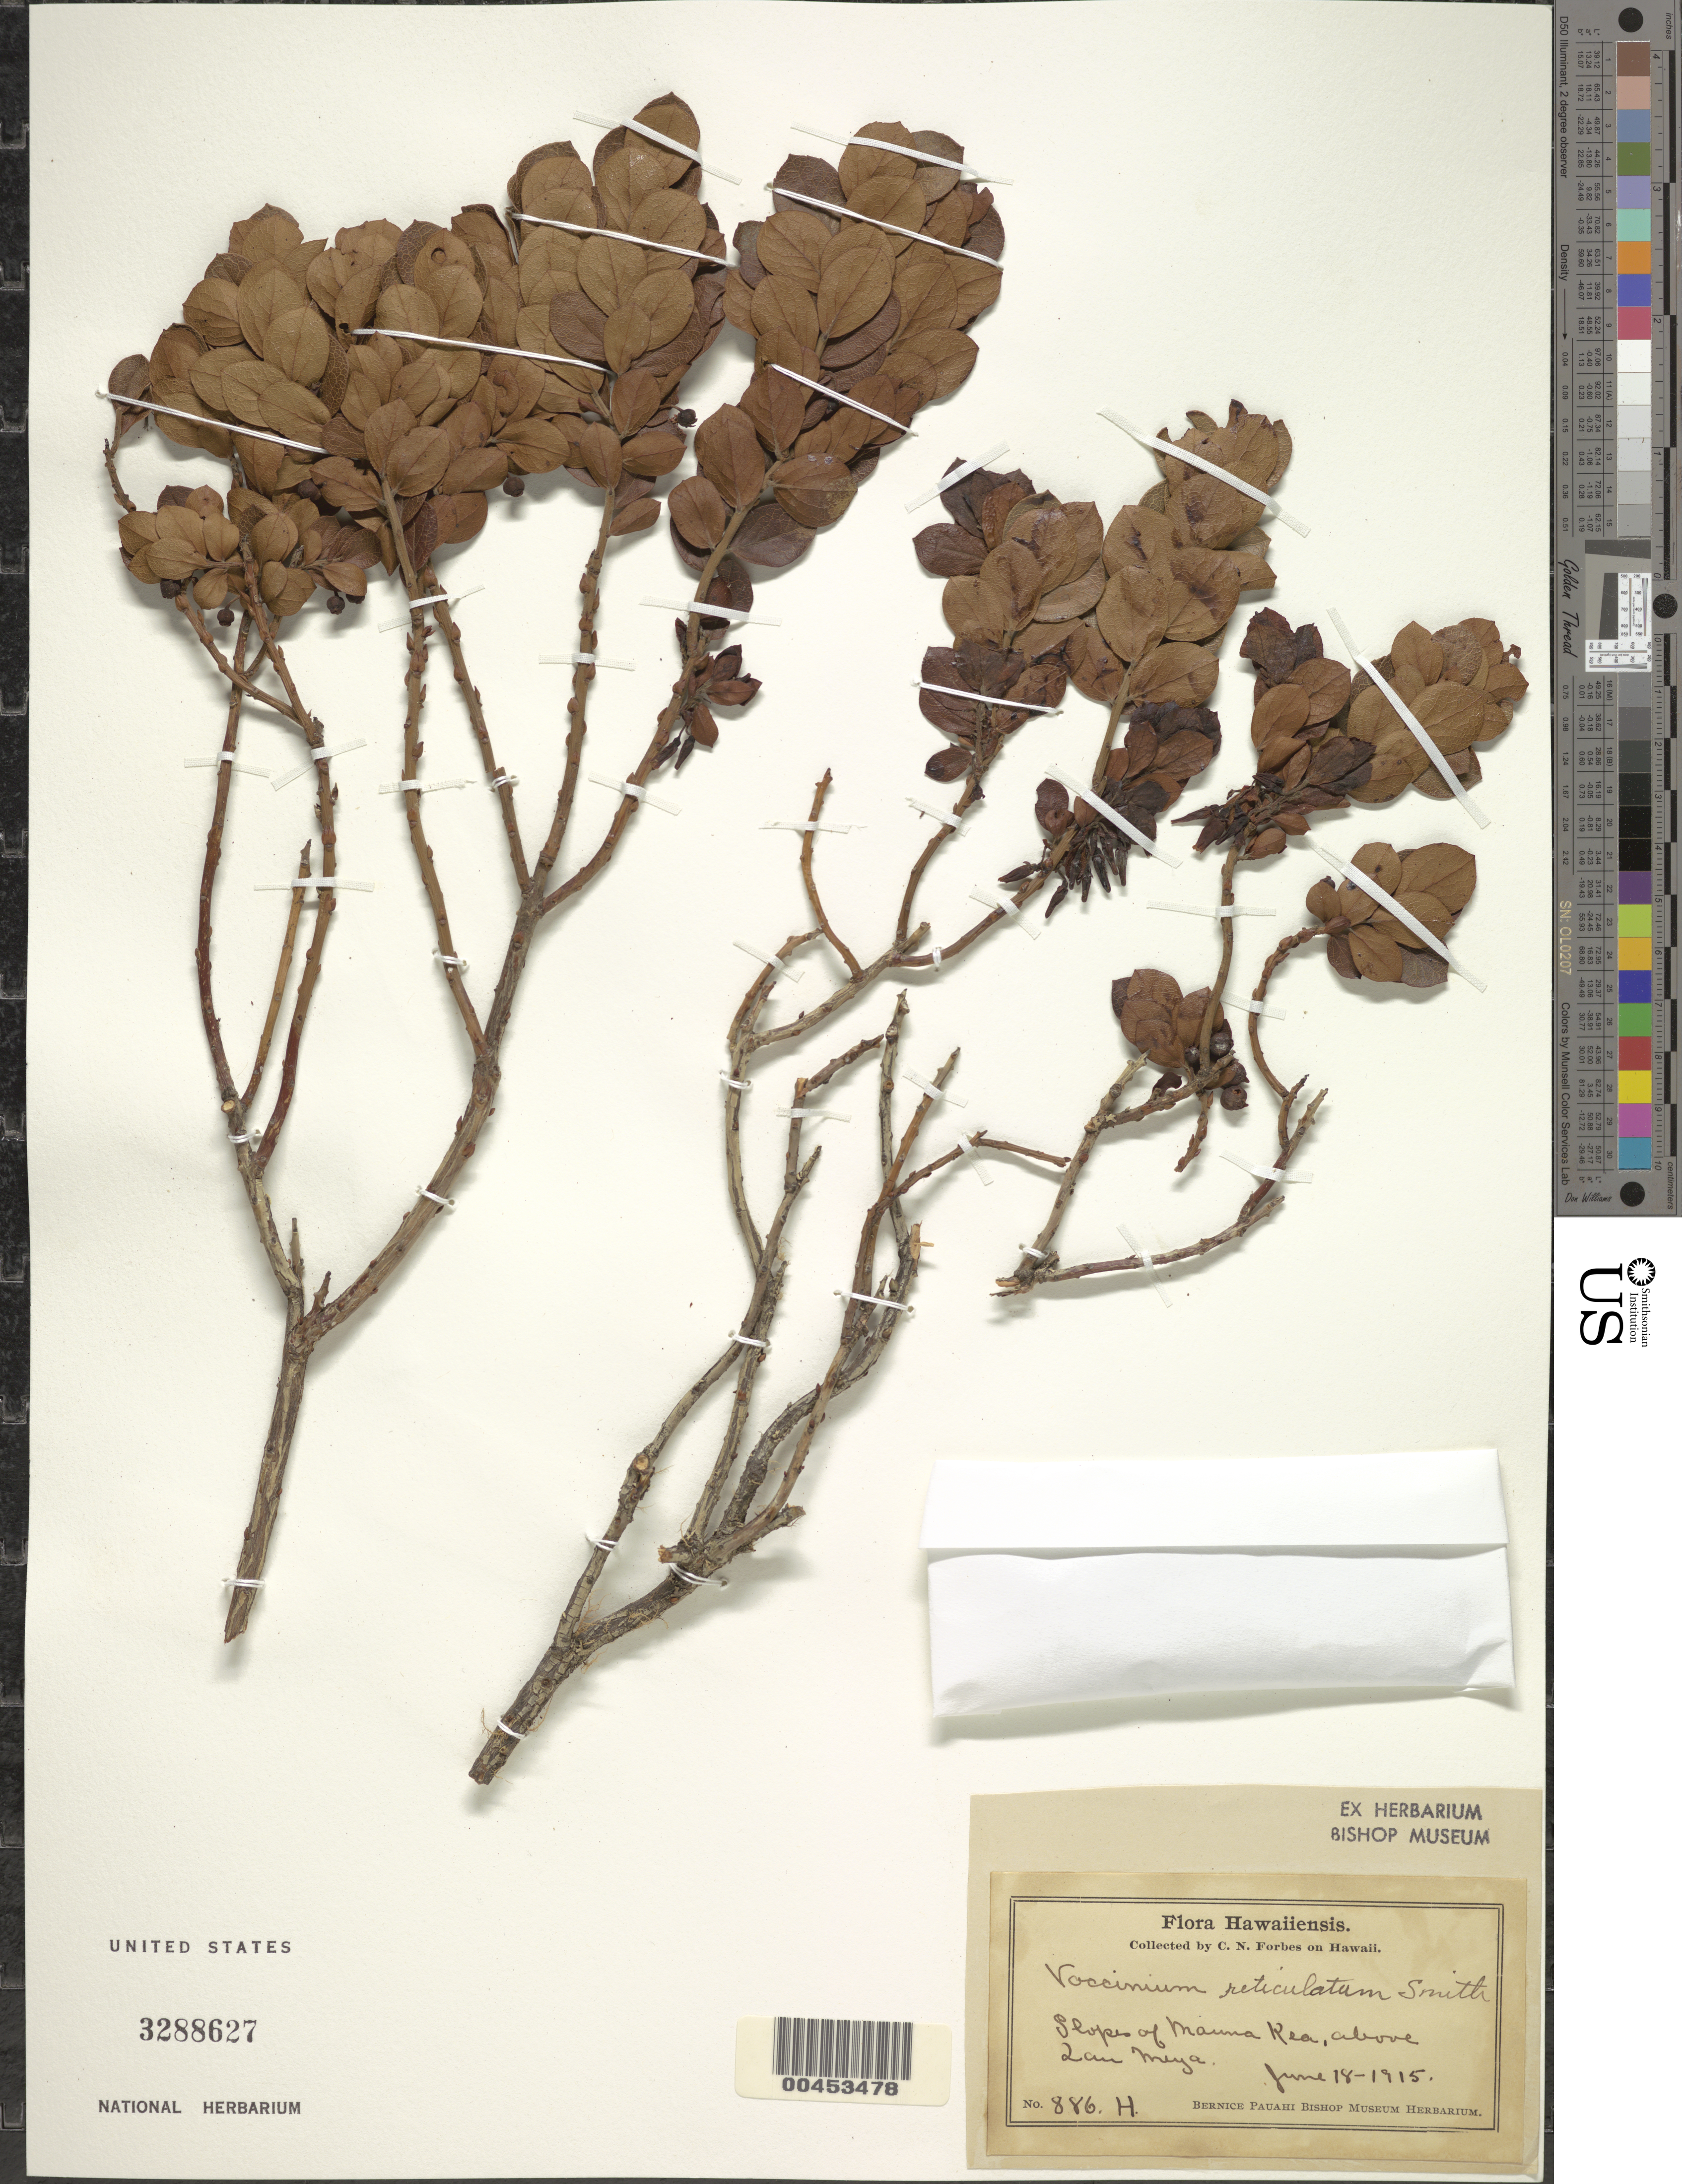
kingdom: Plantae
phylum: Tracheophyta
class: Magnoliopsida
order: Ericales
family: Ericaceae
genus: Vaccinium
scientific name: Vaccinium reticulatum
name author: Sm.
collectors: C. N. Forbes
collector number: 886.H.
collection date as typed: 18 Jun 1915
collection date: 1915-06-18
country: United States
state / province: Hawaii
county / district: Hawaii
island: Hawaii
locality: Slopes of Mauna Kea, above Lau Meya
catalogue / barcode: US 3288627